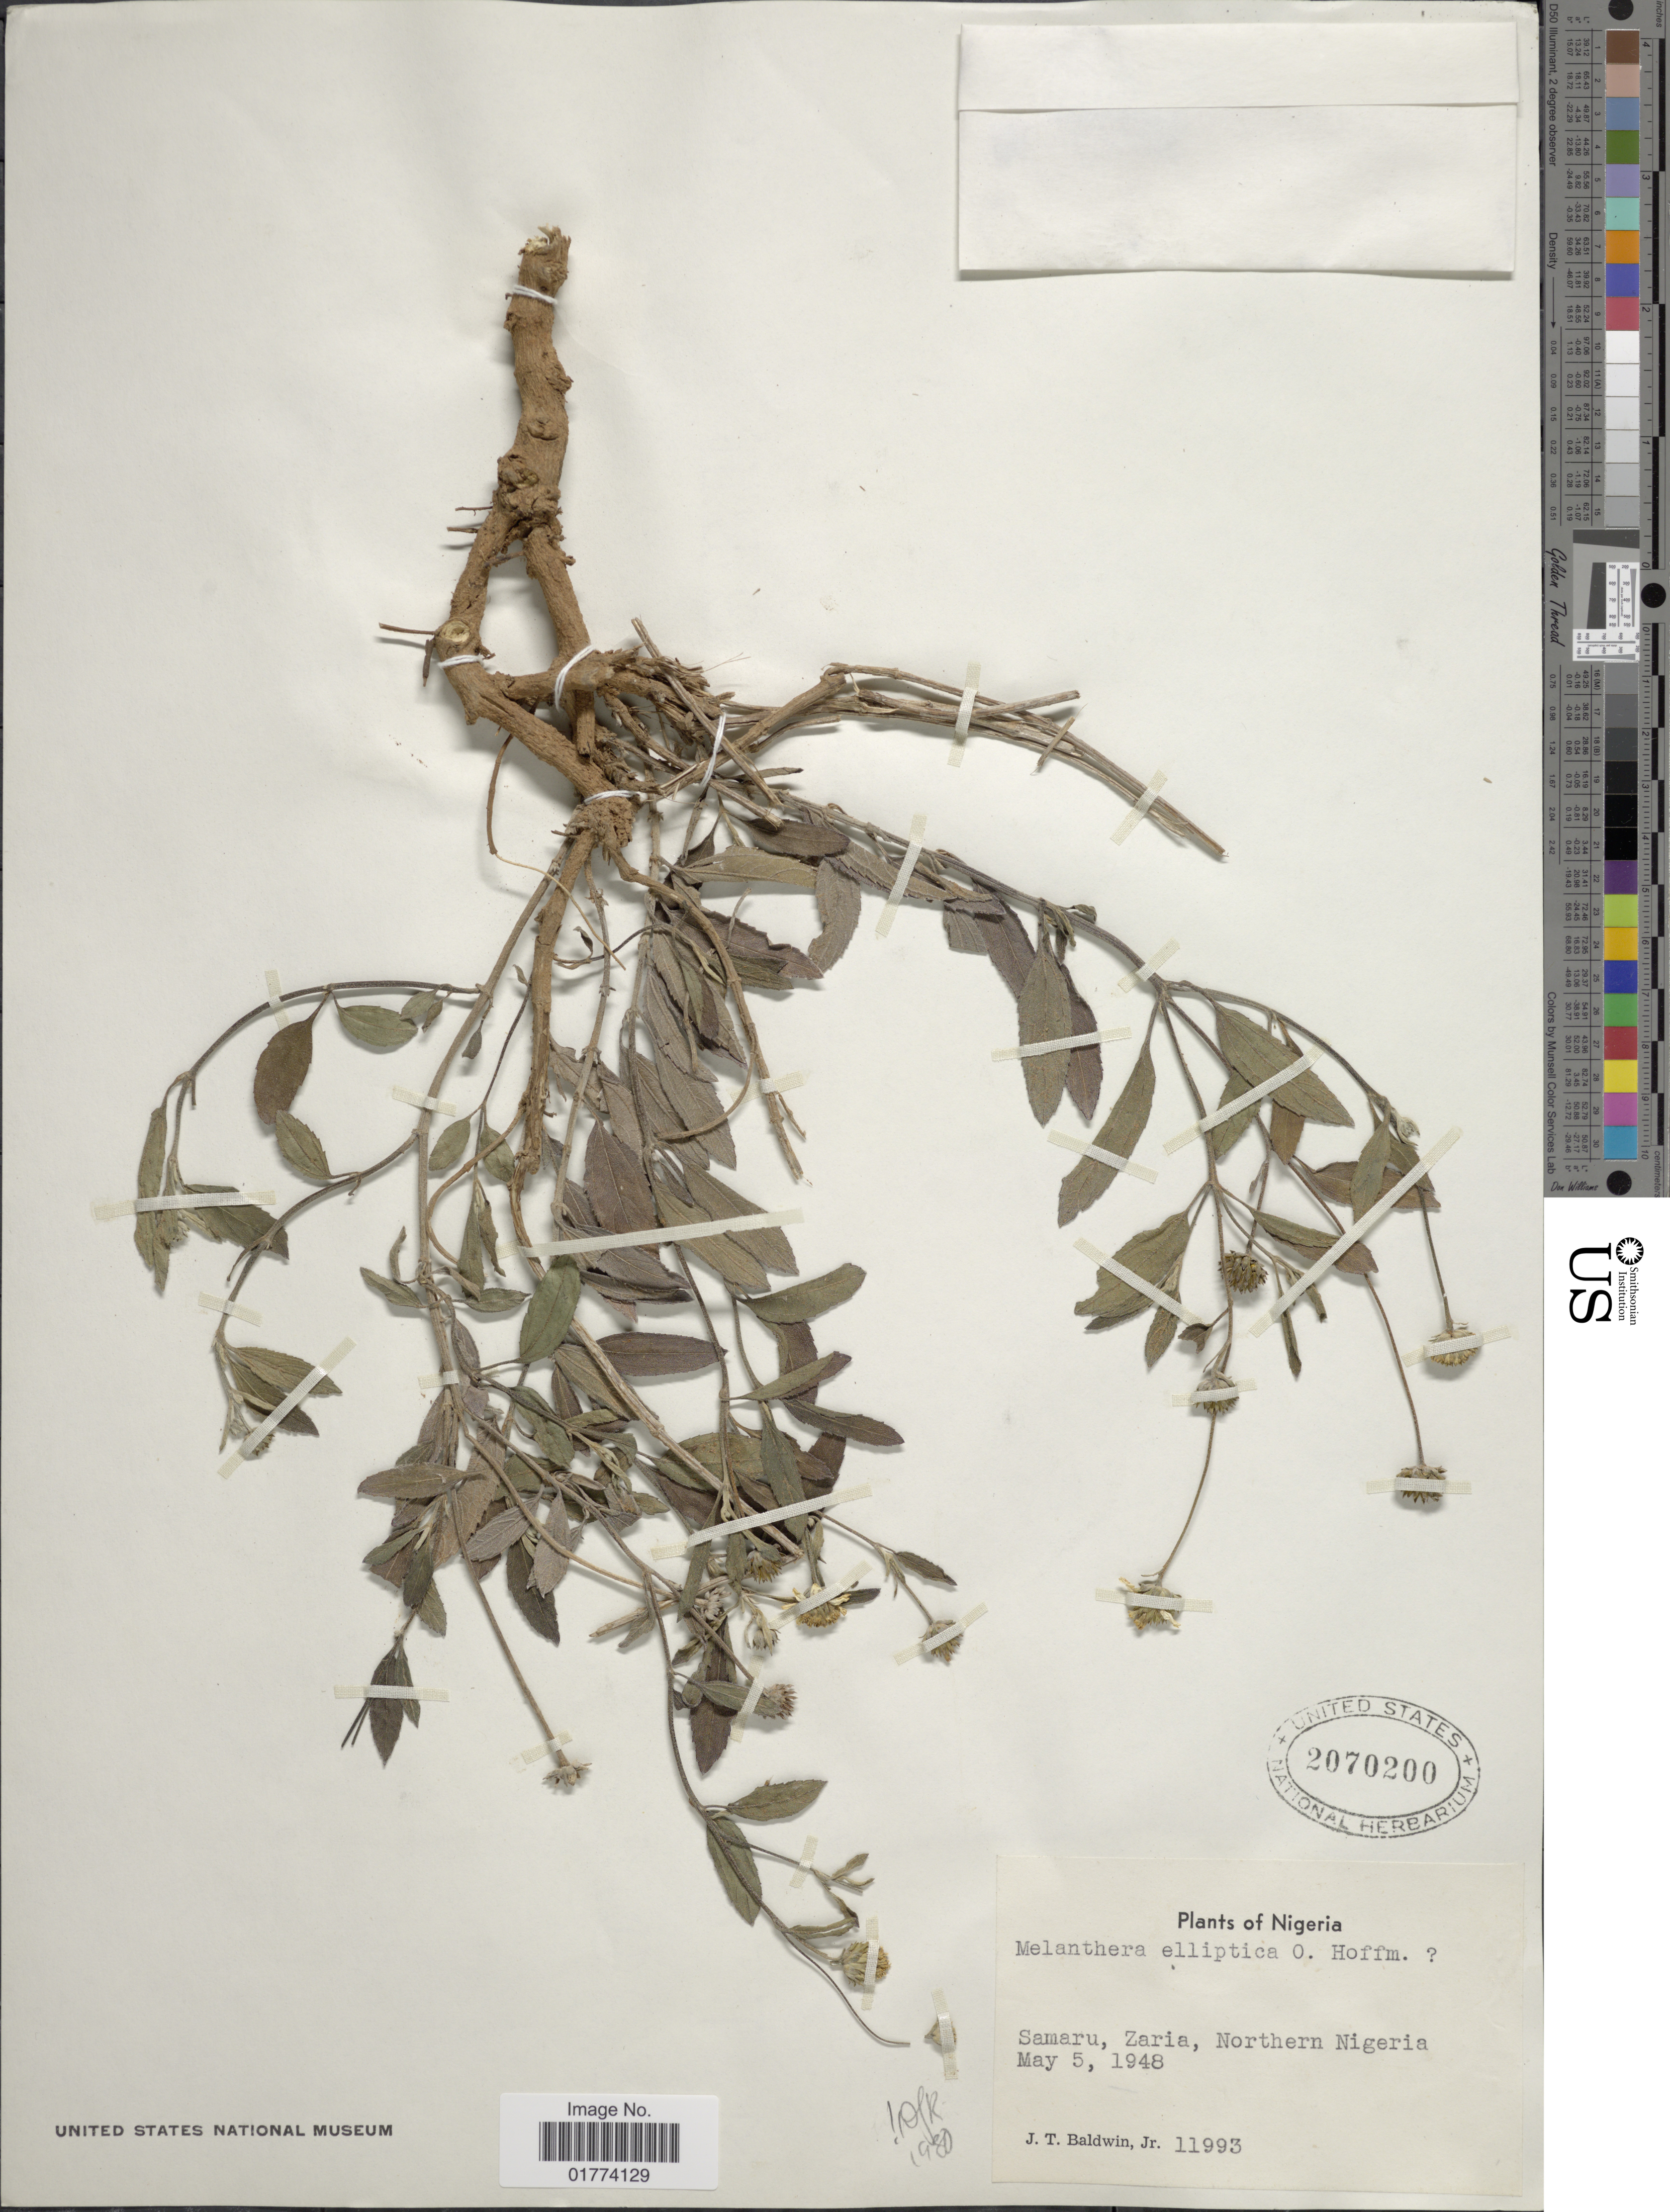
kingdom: Plantae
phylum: Tracheophyta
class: Magnoliopsida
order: Asterales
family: Asteraceae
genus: Melanthera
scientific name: Melanthera eliptica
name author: O. Hoffm.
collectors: J. T. Baldwin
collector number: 11993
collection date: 1948-05-05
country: Nigeria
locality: Samaru, Zaria, Northern Nigeria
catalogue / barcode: US 2070200